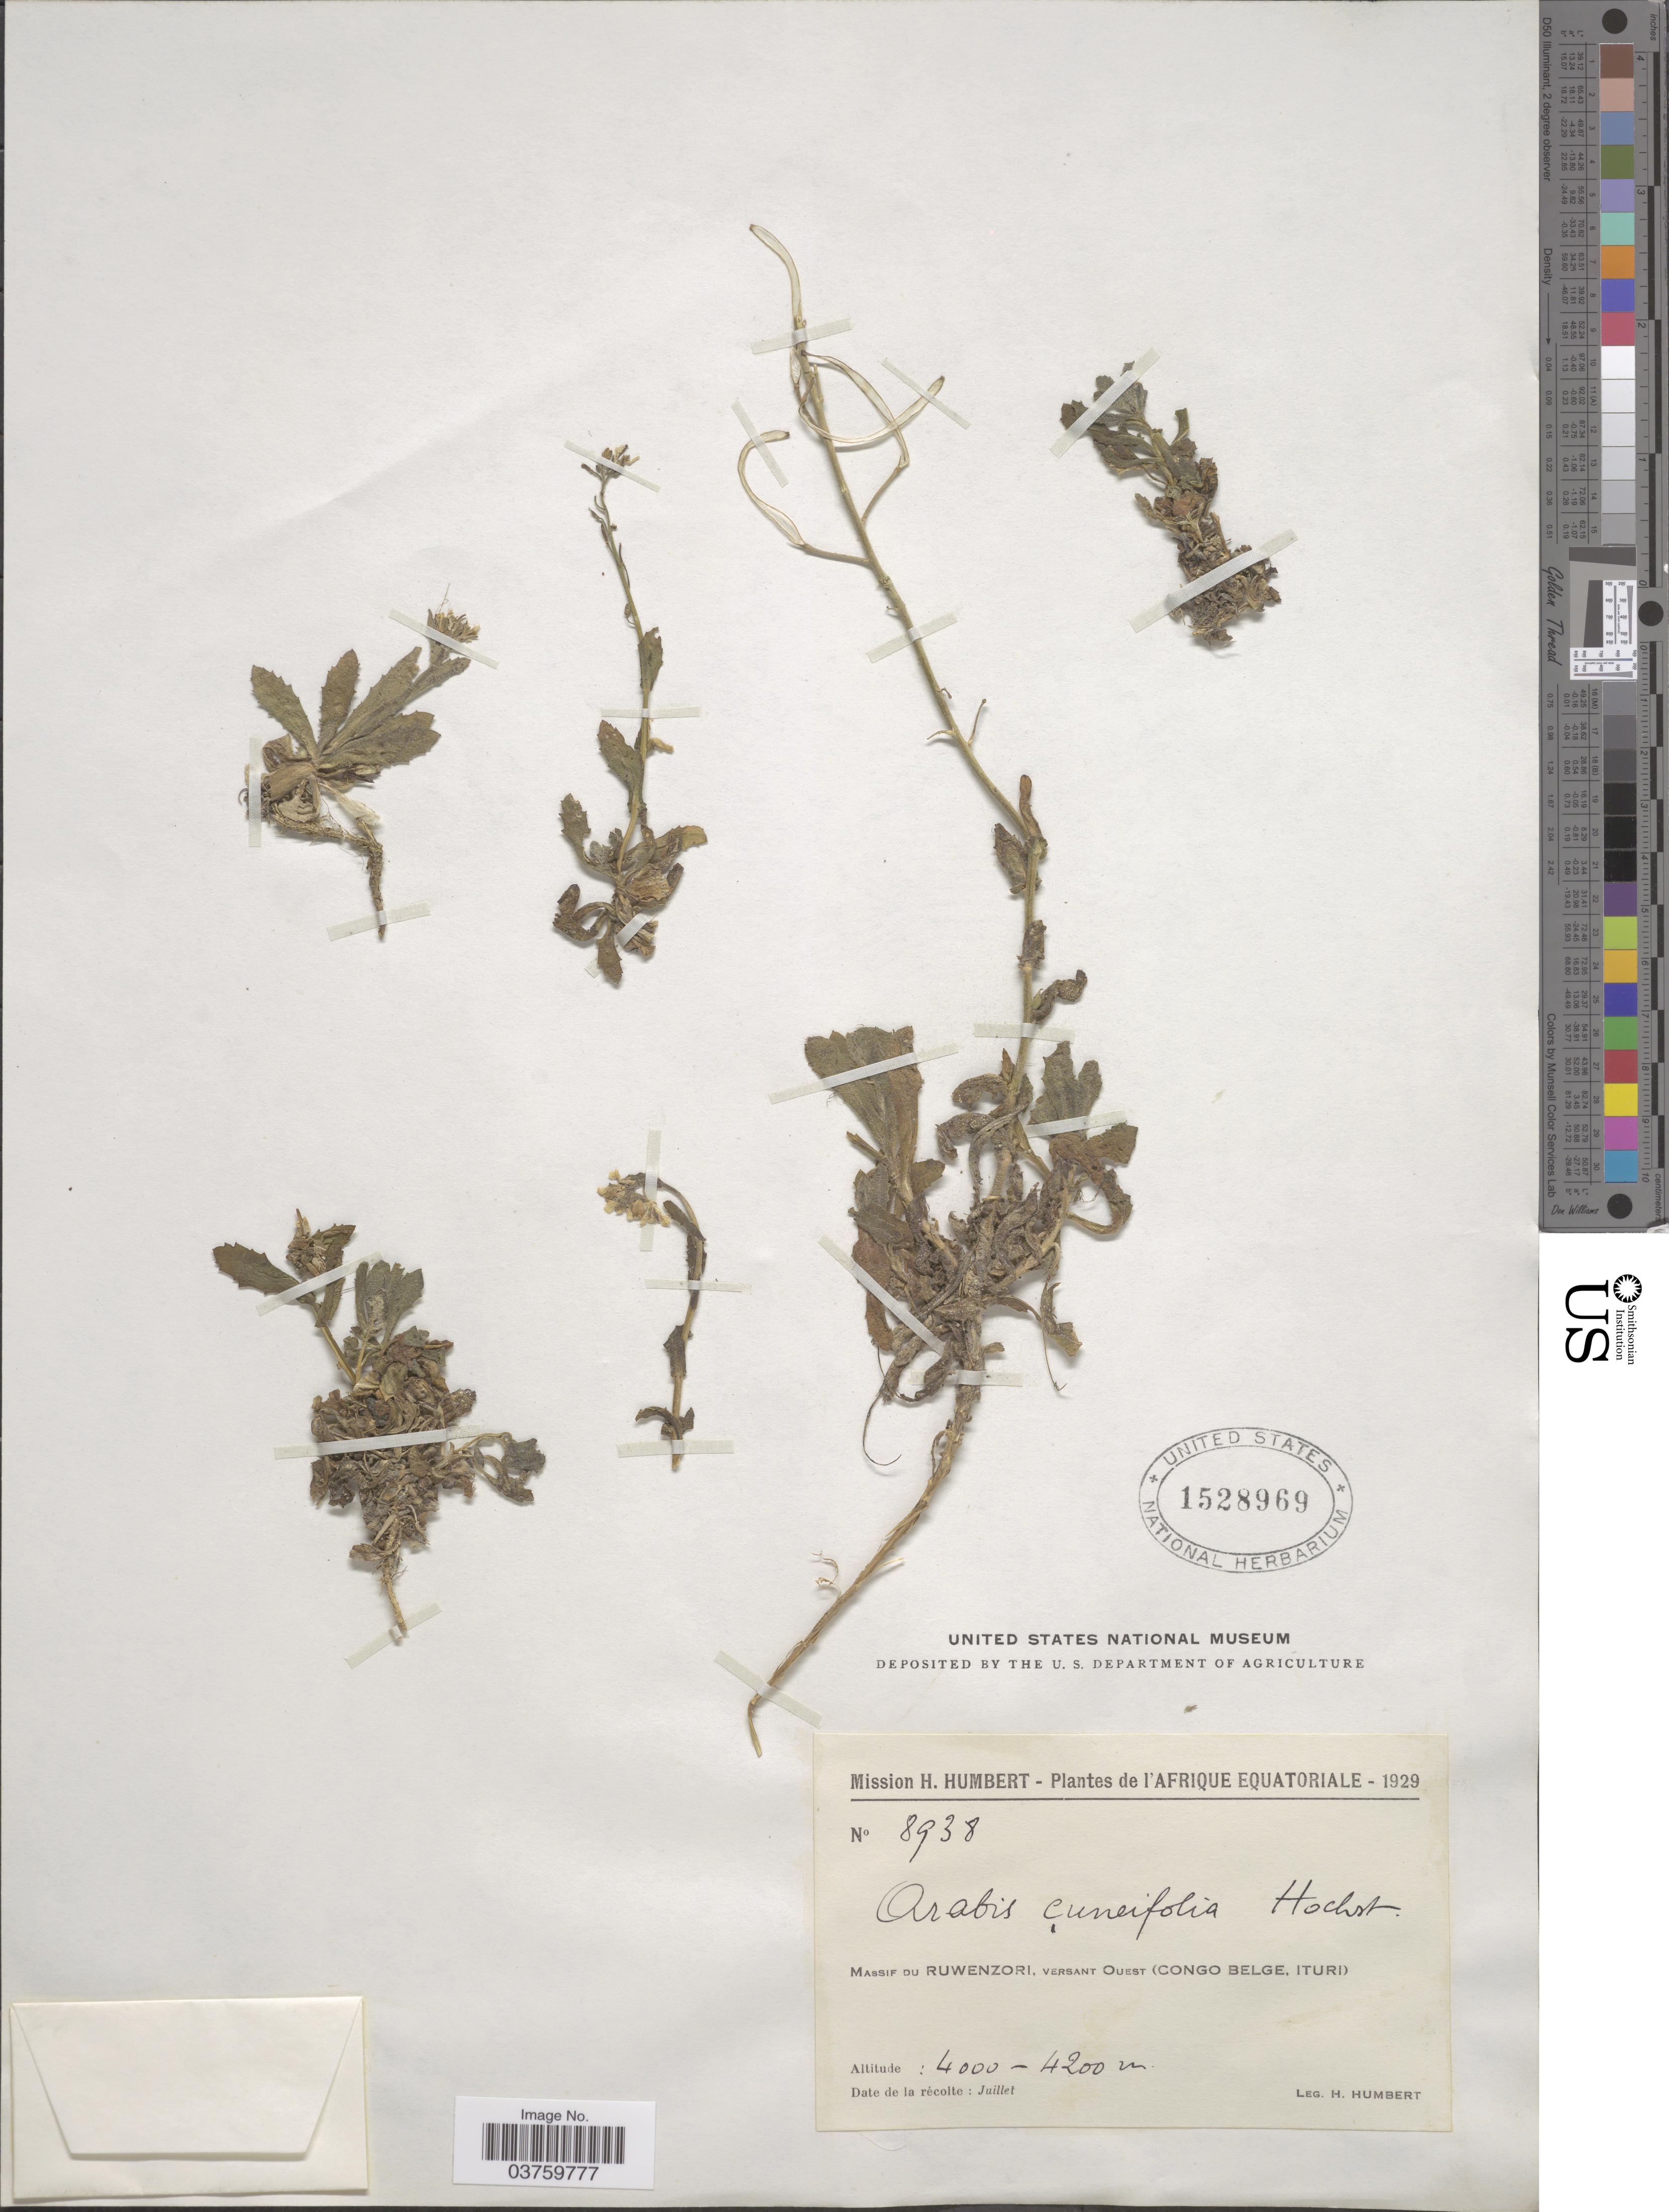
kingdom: Plantae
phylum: Tracheophyta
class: Magnoliopsida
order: Brassicales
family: Brassicaceae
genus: Arabis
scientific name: Arabis cuneifolia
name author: Hochst. ex A. Rich.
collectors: H. Humbert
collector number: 8938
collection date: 1929-07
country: Congo, Democratic Republic of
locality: Afrique Equatoriale. Massif du Ruwenzori, versant Ouest (Congo Belge, Ituri).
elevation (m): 4000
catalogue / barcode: US 1528969